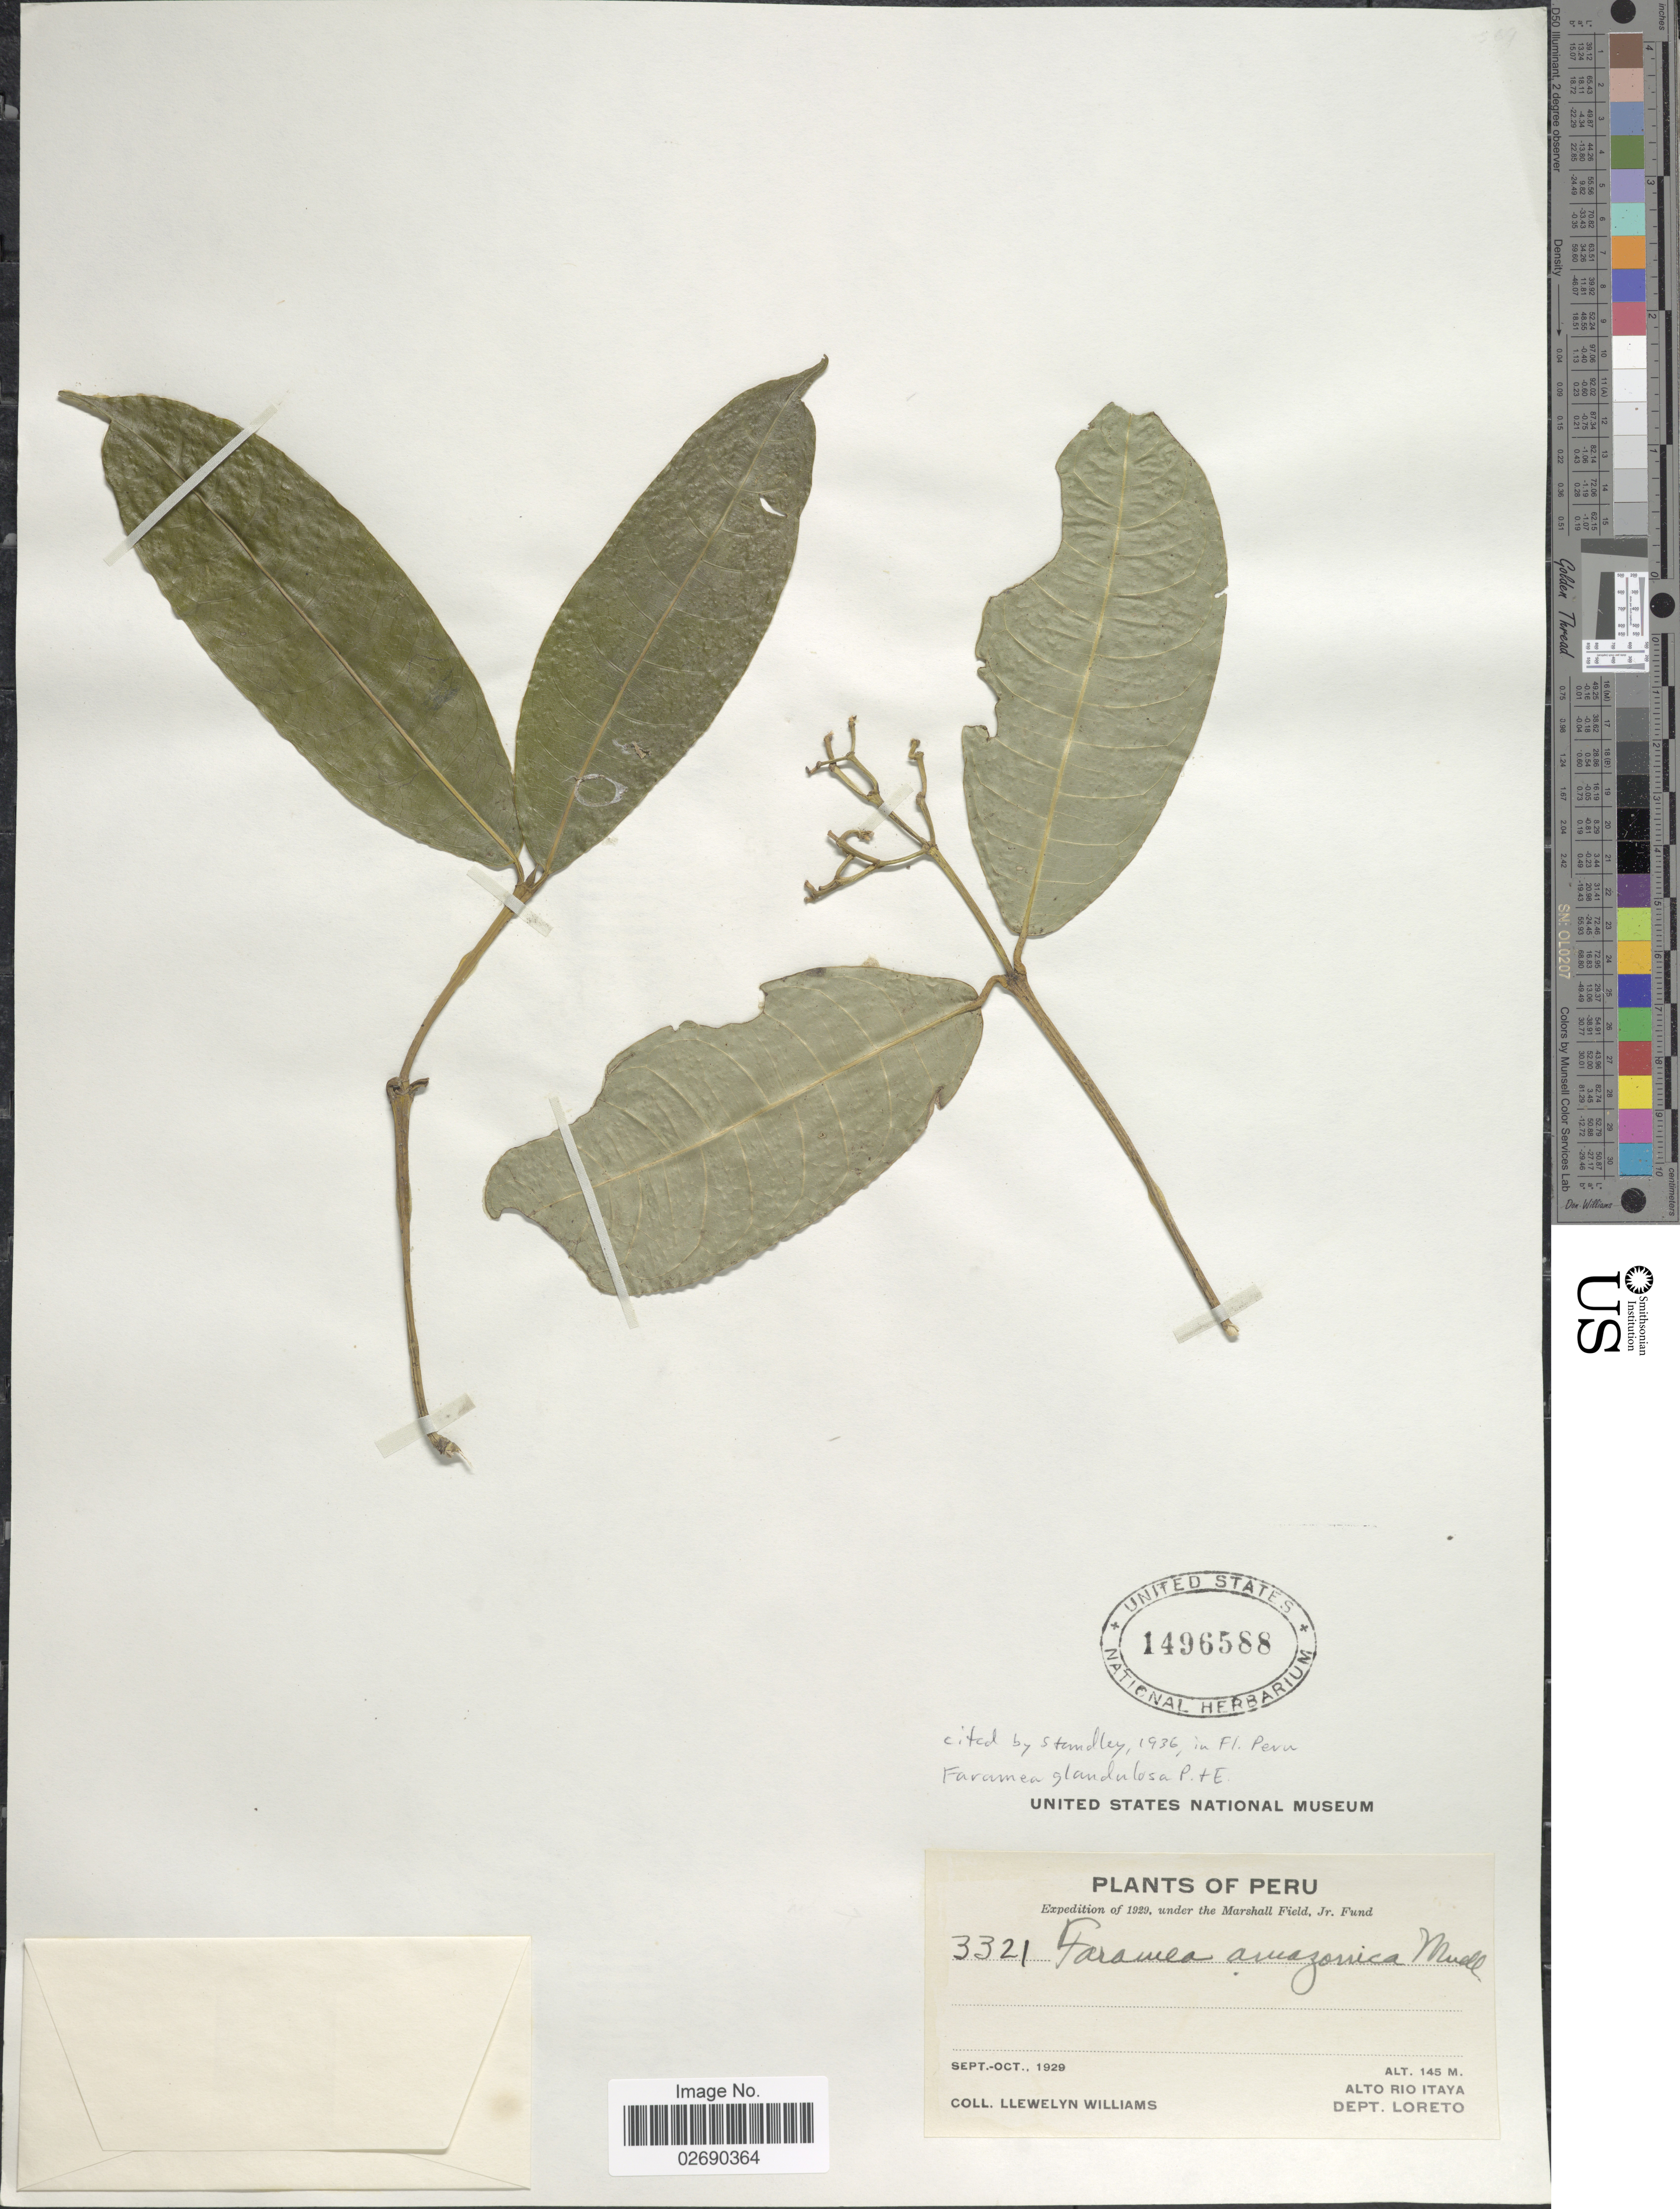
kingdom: Plantae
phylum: Tracheophyta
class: Magnoliopsida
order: Gentianales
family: Rubiaceae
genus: Faramea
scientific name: Faramea glandulosa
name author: Poepp.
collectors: Ll. Williams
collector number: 3321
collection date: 1929-09/1929-10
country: Peru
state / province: Loreto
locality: Alto Rio Itaya Dept. Loreto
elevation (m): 145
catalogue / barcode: US 1496588